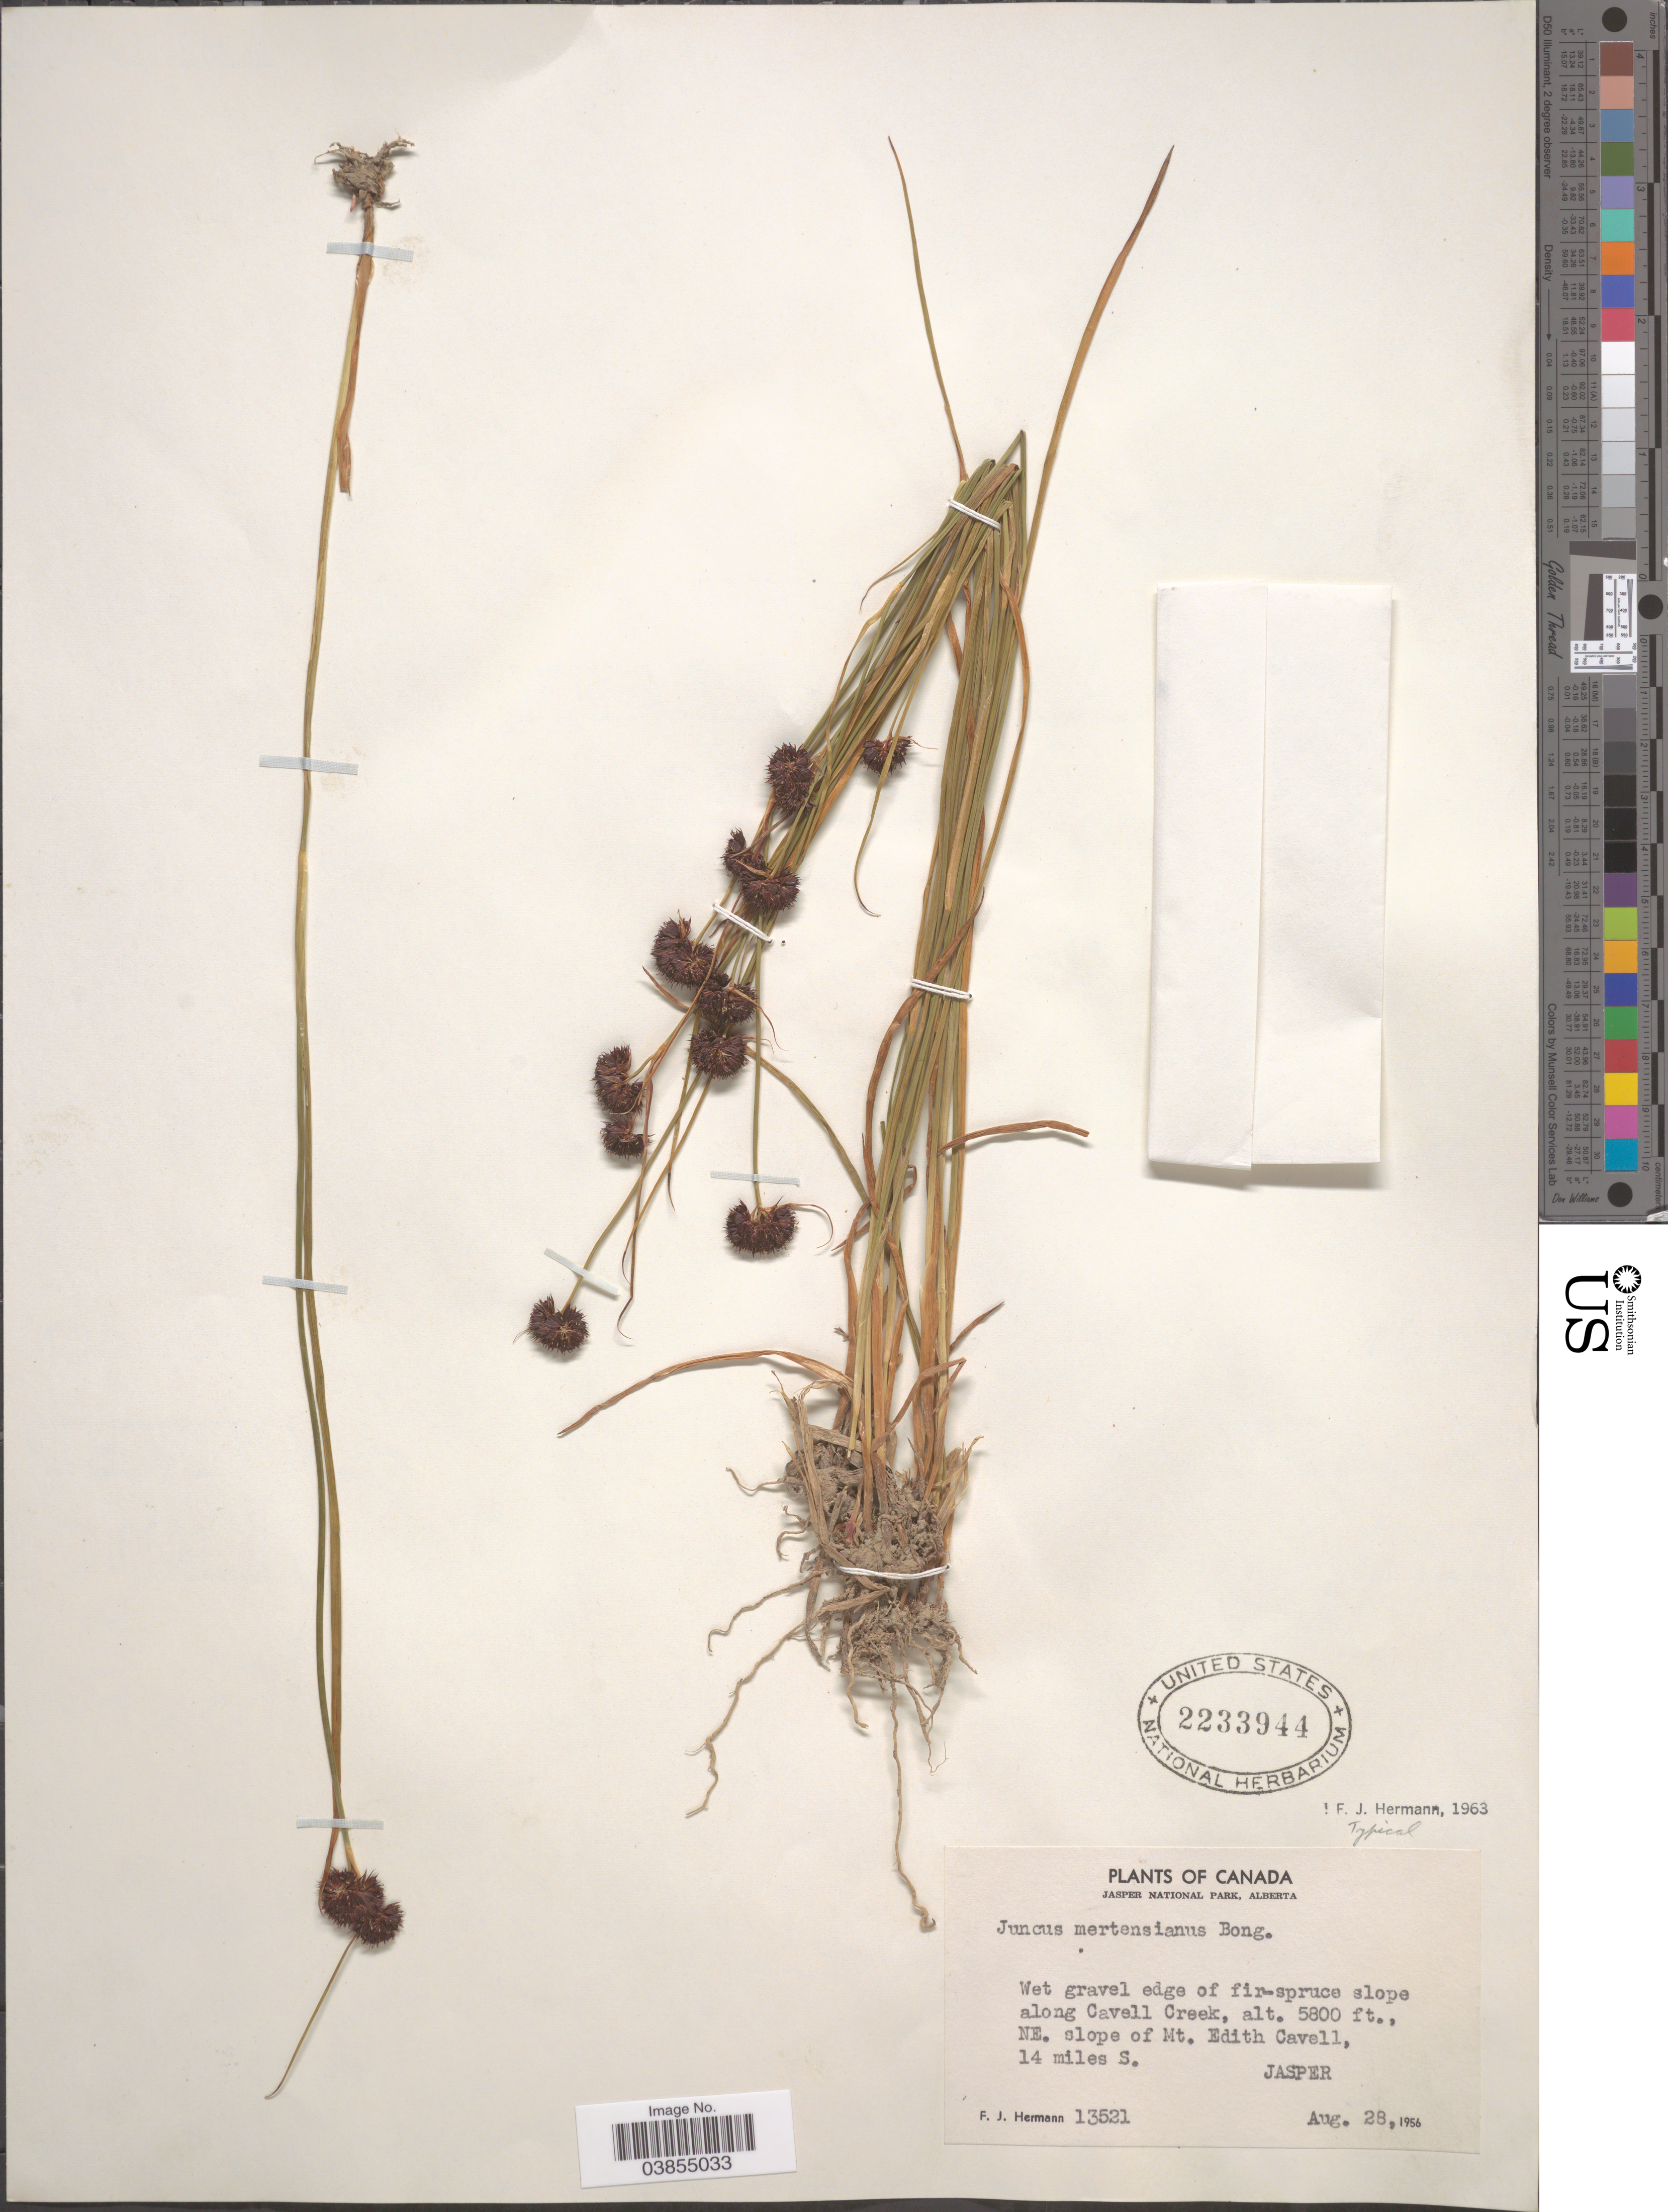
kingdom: Plantae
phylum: Tracheophyta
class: Liliopsida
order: Poales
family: Juncaceae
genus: Juncus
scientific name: Juncus mertensianus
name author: Bong.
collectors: F. J. Hermann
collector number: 13521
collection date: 1956-08-28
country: Canada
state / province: Alberta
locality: Jasper National Park. Wet gravel edge of fir-spruce slope along Cavell Creek, NE. Slope of Mt. Edith Cavell, 14 miles S. Jasper.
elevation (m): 1768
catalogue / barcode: US 2233944